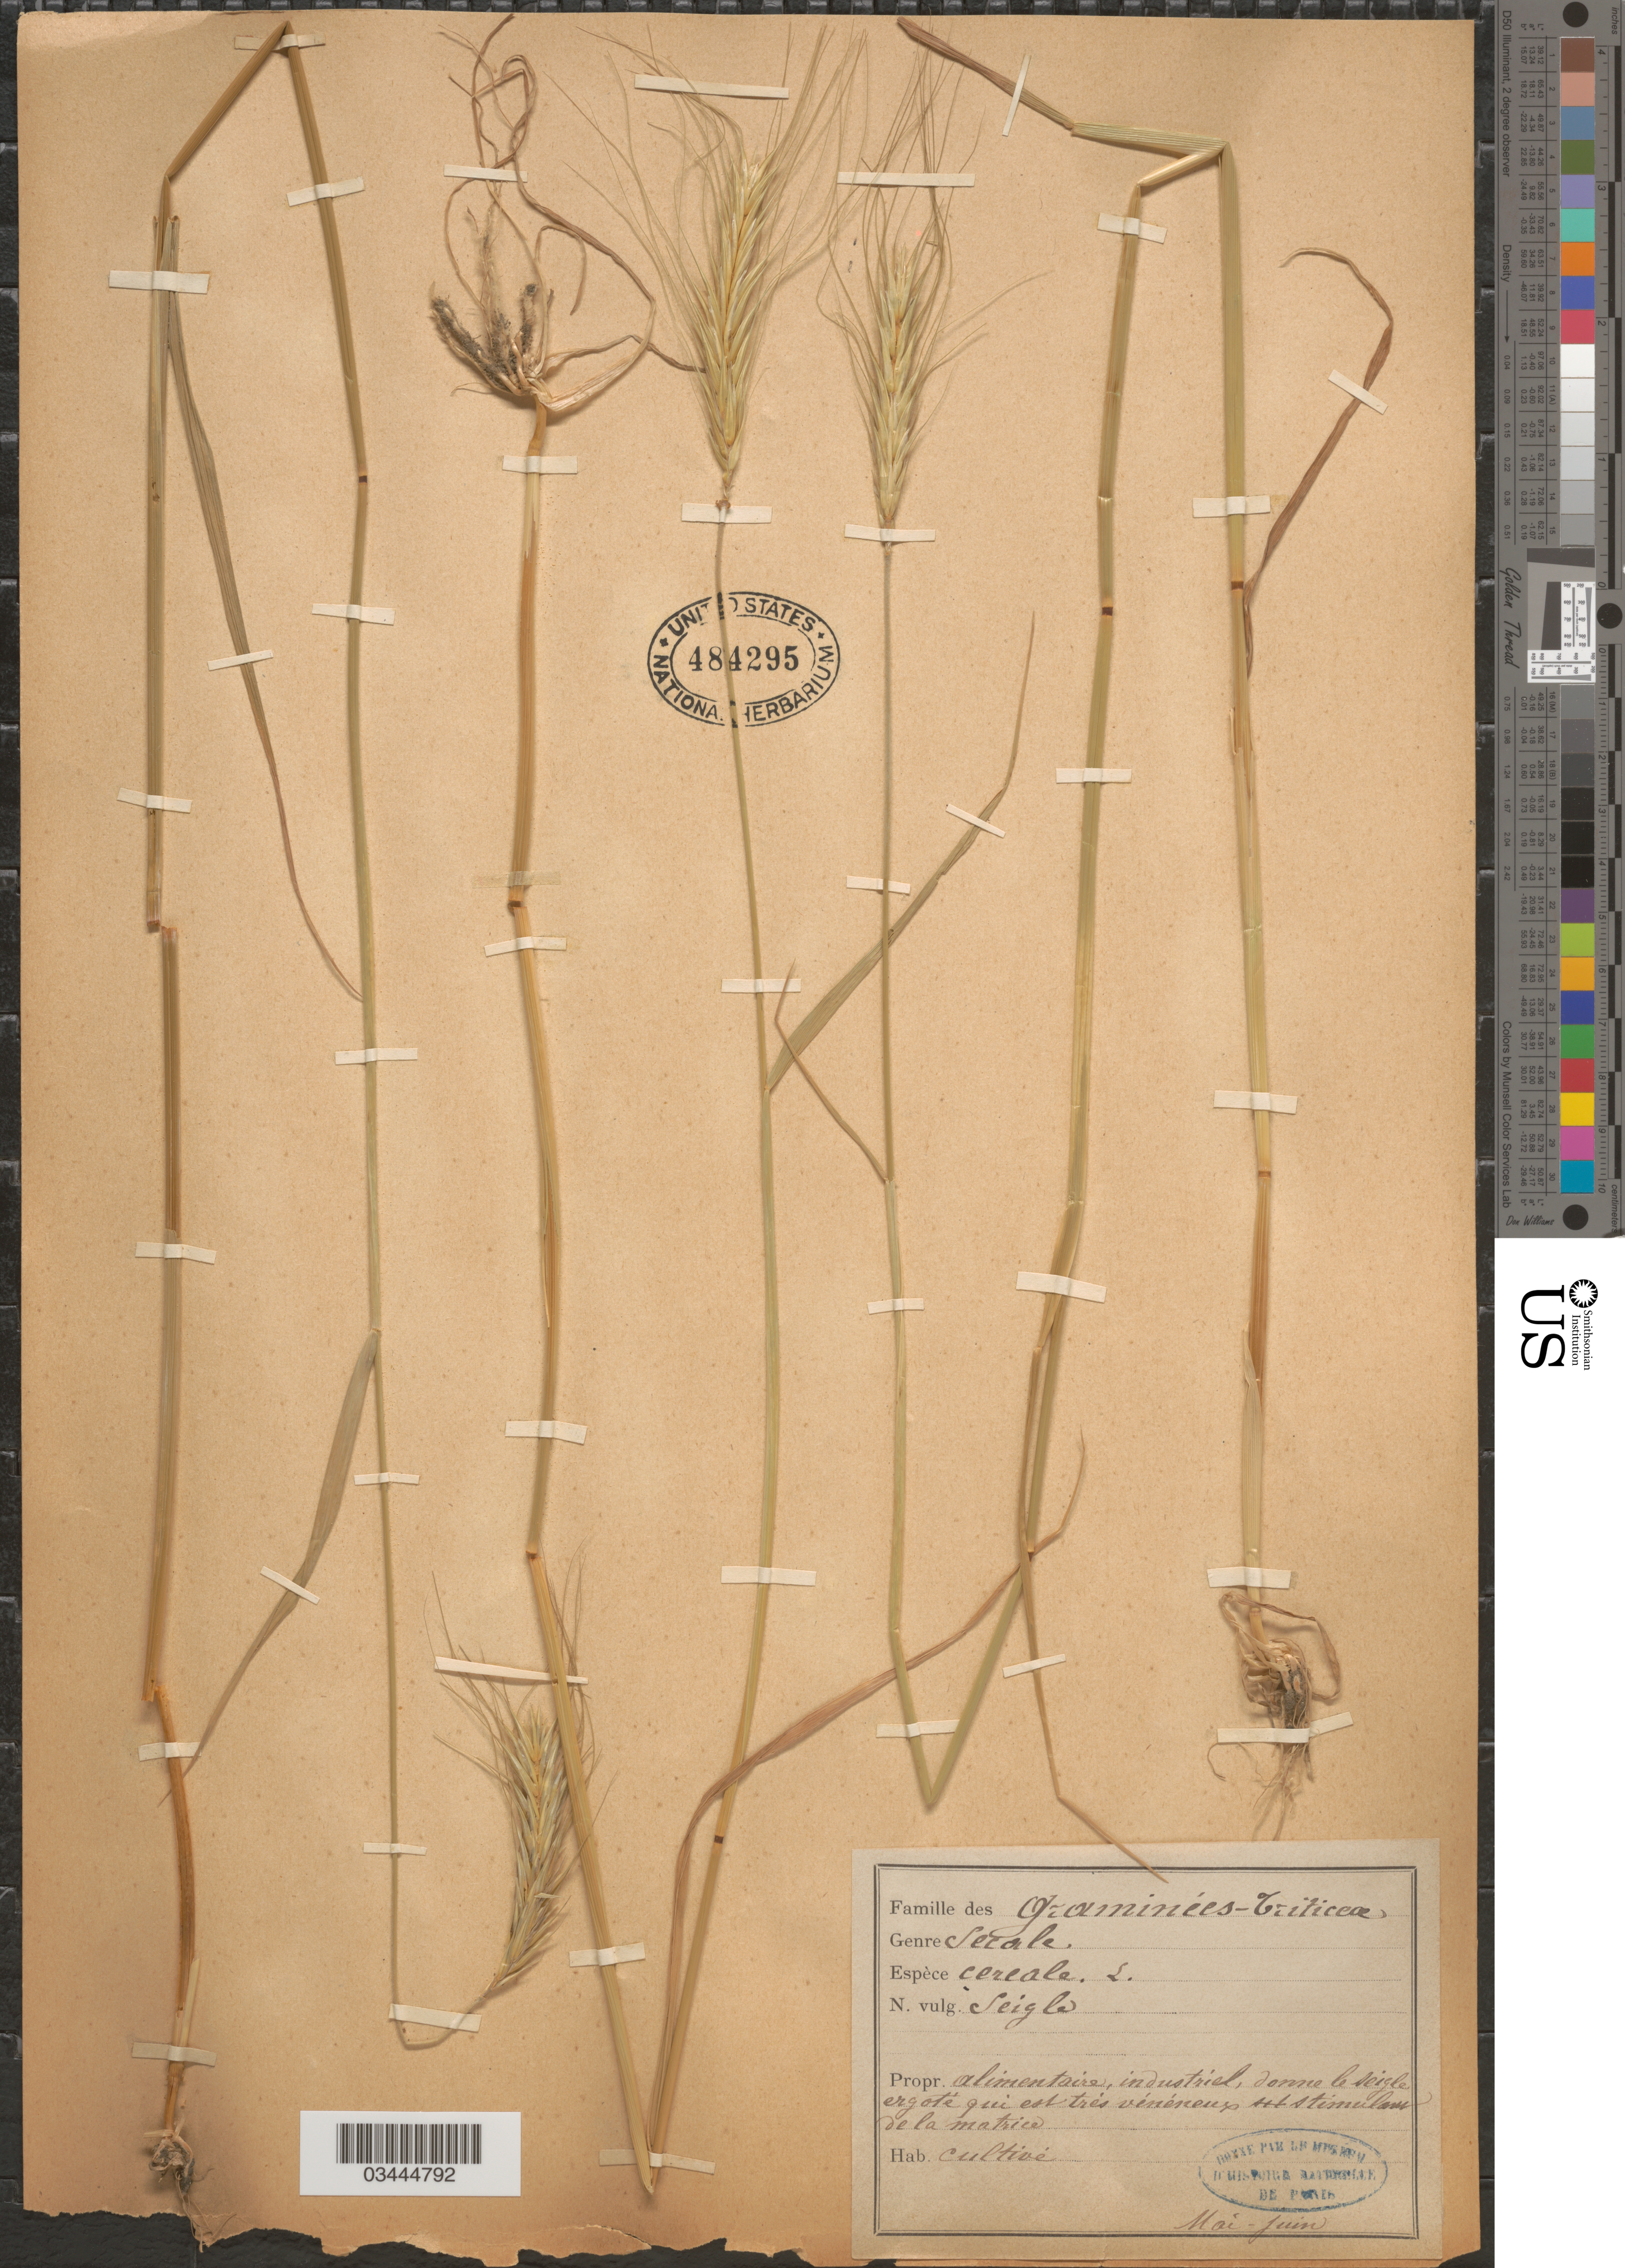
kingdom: Plantae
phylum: Tracheophyta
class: Liliopsida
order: Poales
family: Poaceae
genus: Secale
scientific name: Secale cereale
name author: L.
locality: Alimentaire, industriel, donne le seigle ergoté qui est trés vínéneux [illegible text] stimulans de la matrice.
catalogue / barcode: US 484295